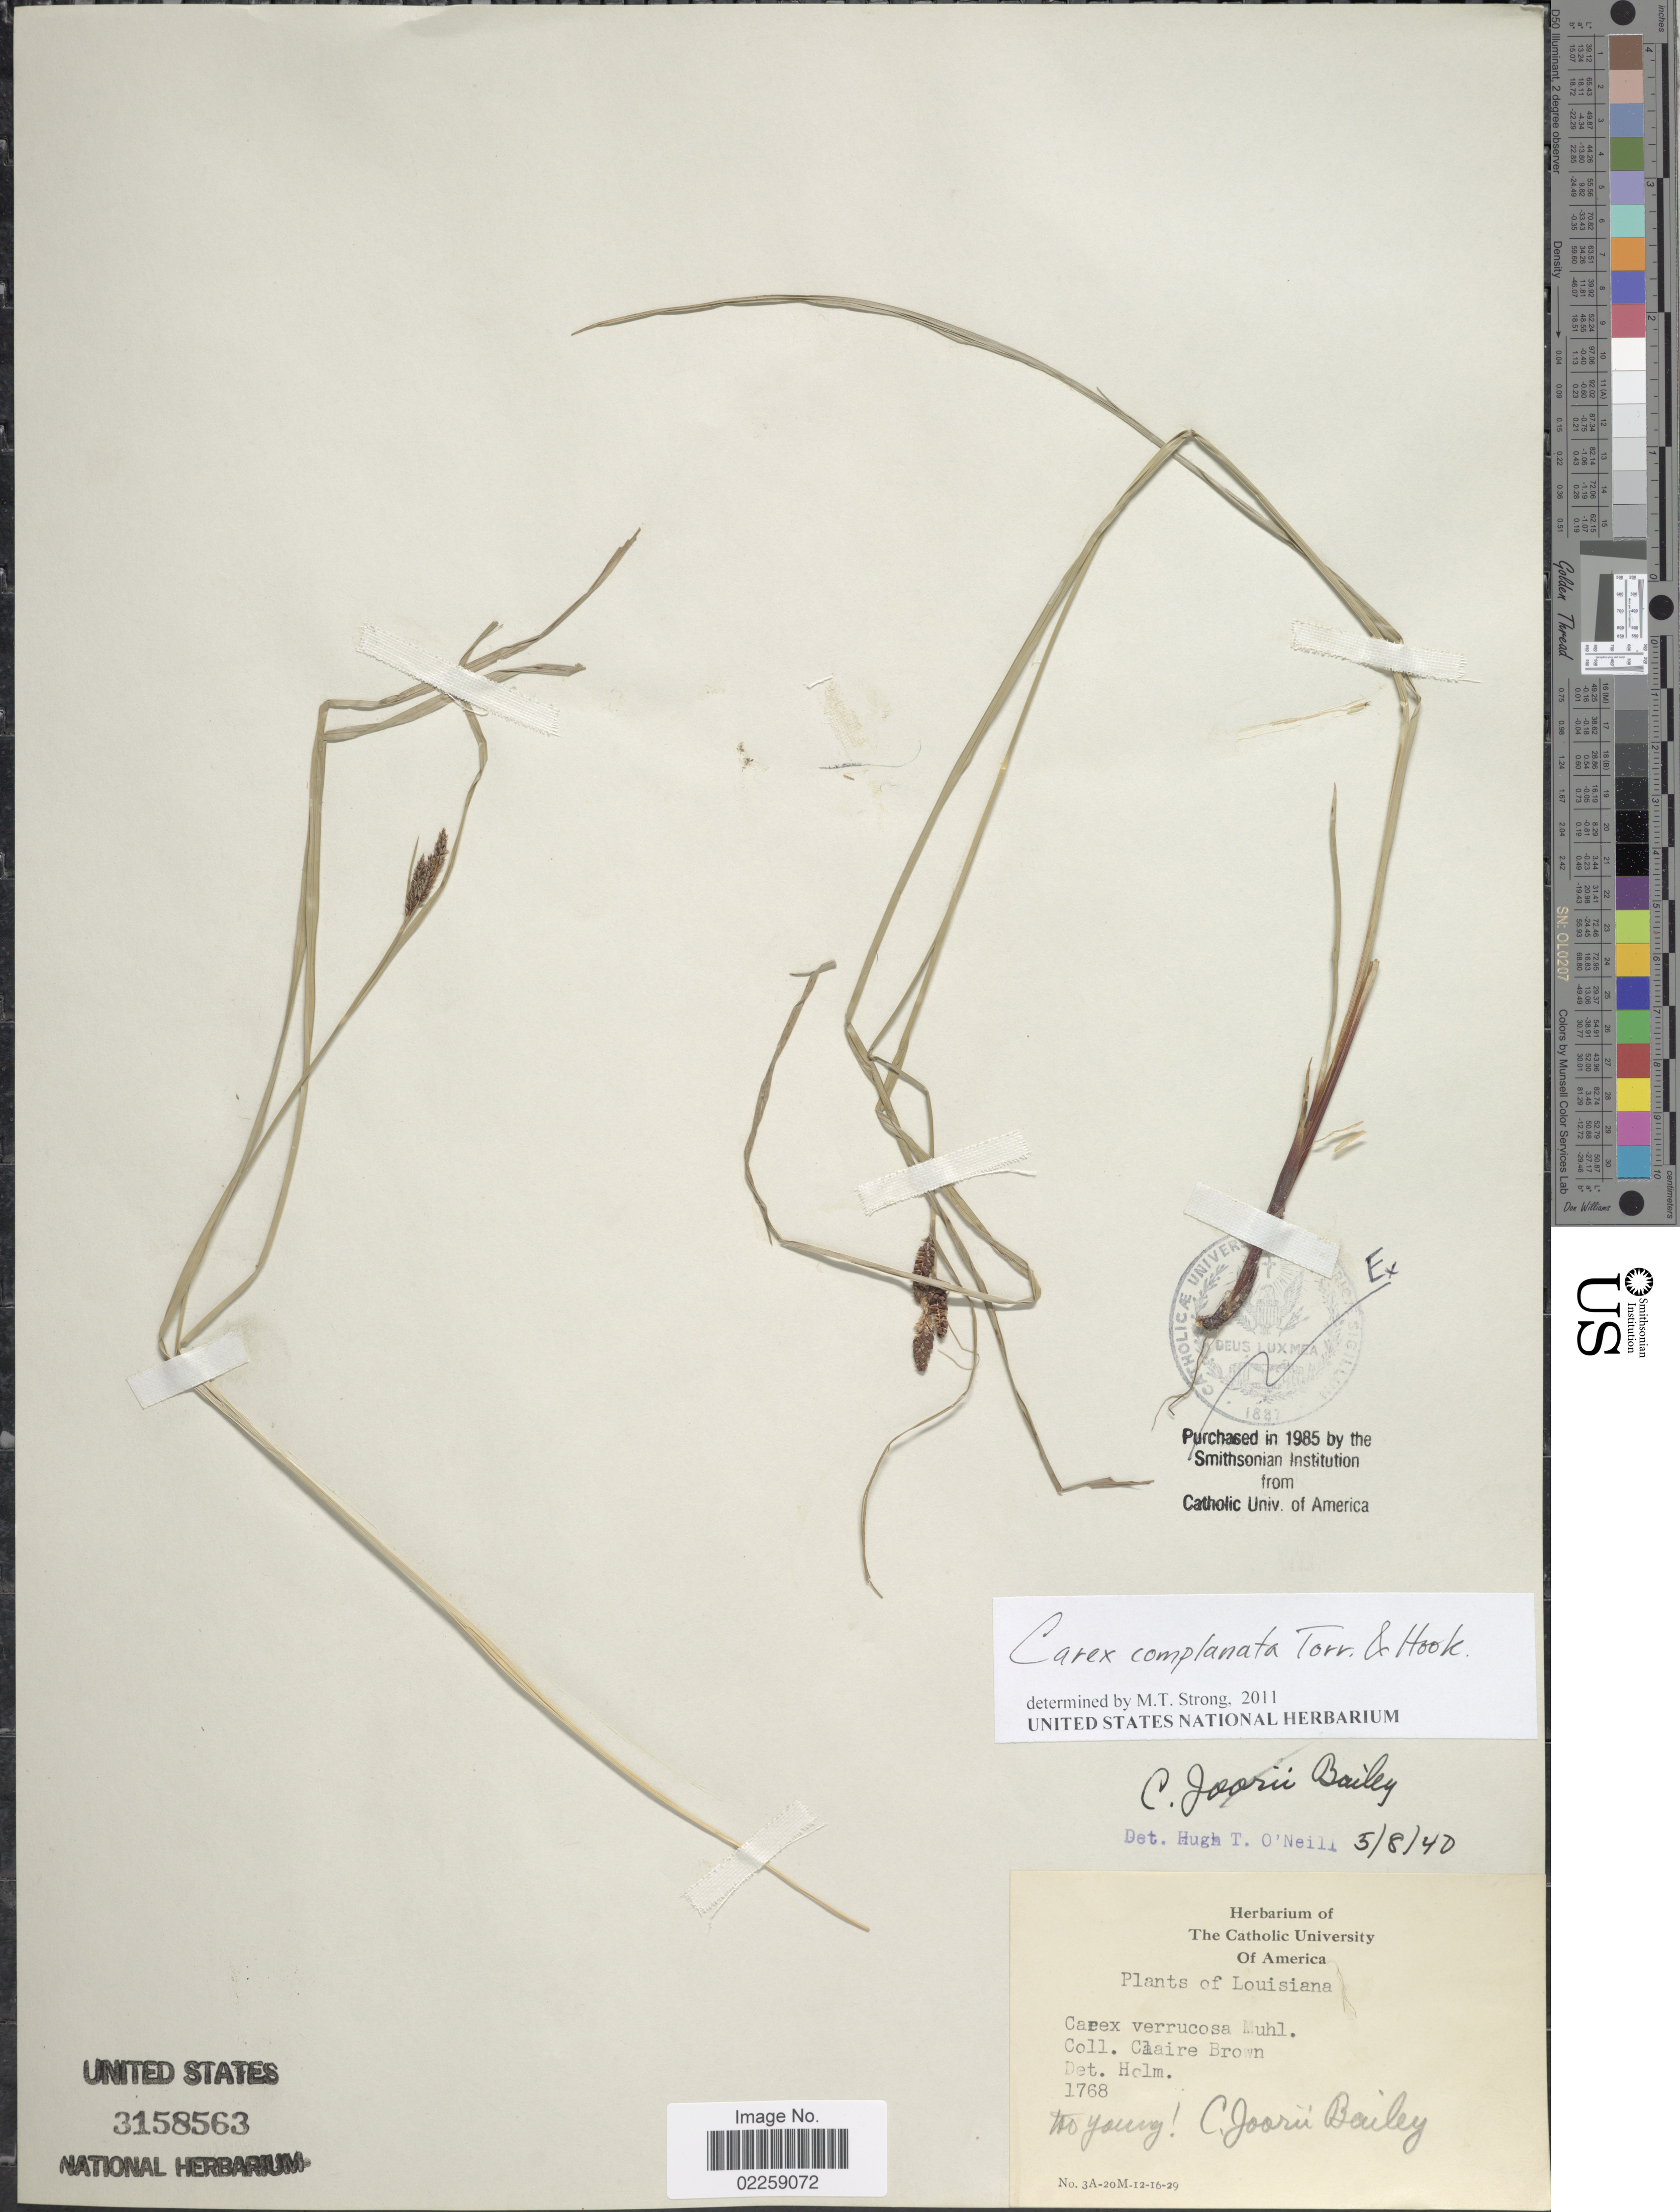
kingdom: Plantae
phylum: Tracheophyta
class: Liliopsida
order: Poales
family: Cyperaceae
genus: Carex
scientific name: Carex complanata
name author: Torr. & Hook.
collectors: C. Brown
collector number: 1768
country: United States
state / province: Louisiana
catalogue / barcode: US 3158563